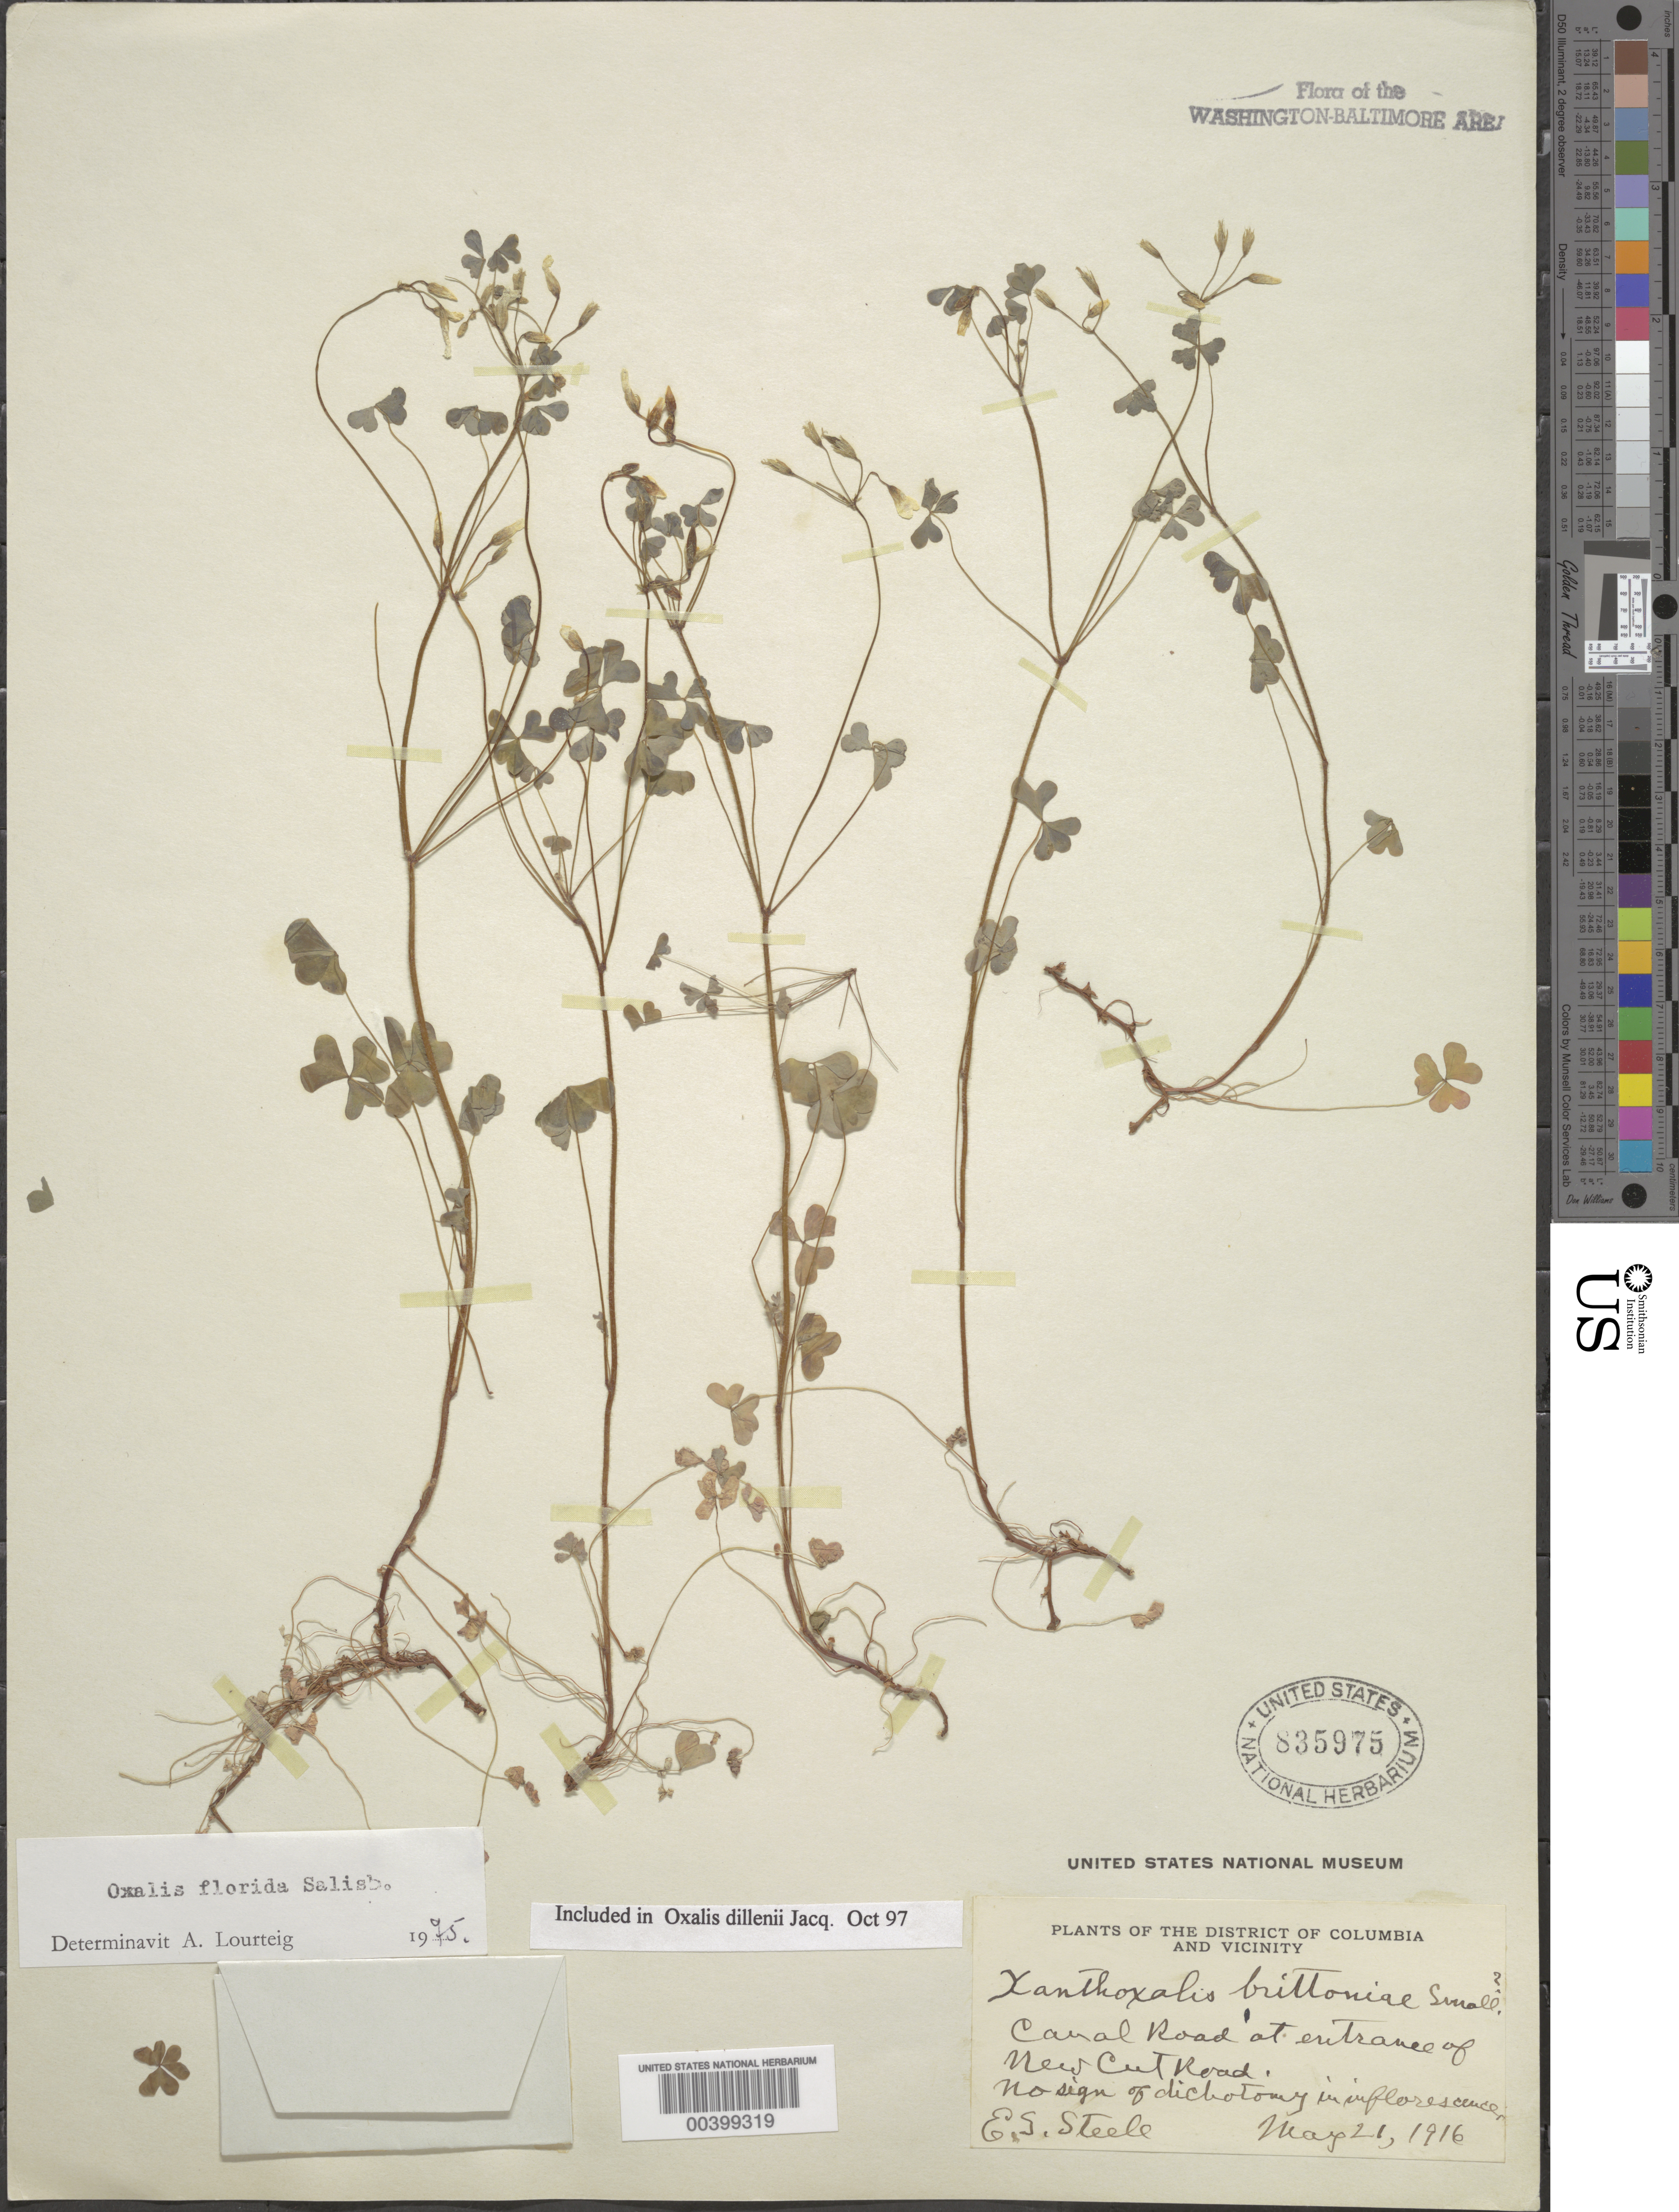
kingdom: Plantae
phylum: Tracheophyta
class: Magnoliopsida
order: Oxalidales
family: Oxalidaceae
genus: Oxalis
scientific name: Oxalis dillenii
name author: Jacq.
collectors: E. Steele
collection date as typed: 21 May 1916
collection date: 1916-05-21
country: United States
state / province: District of Columbia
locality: Canal Rd. at entrance of New Cut Rd. C. and O. Canal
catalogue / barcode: US 835975